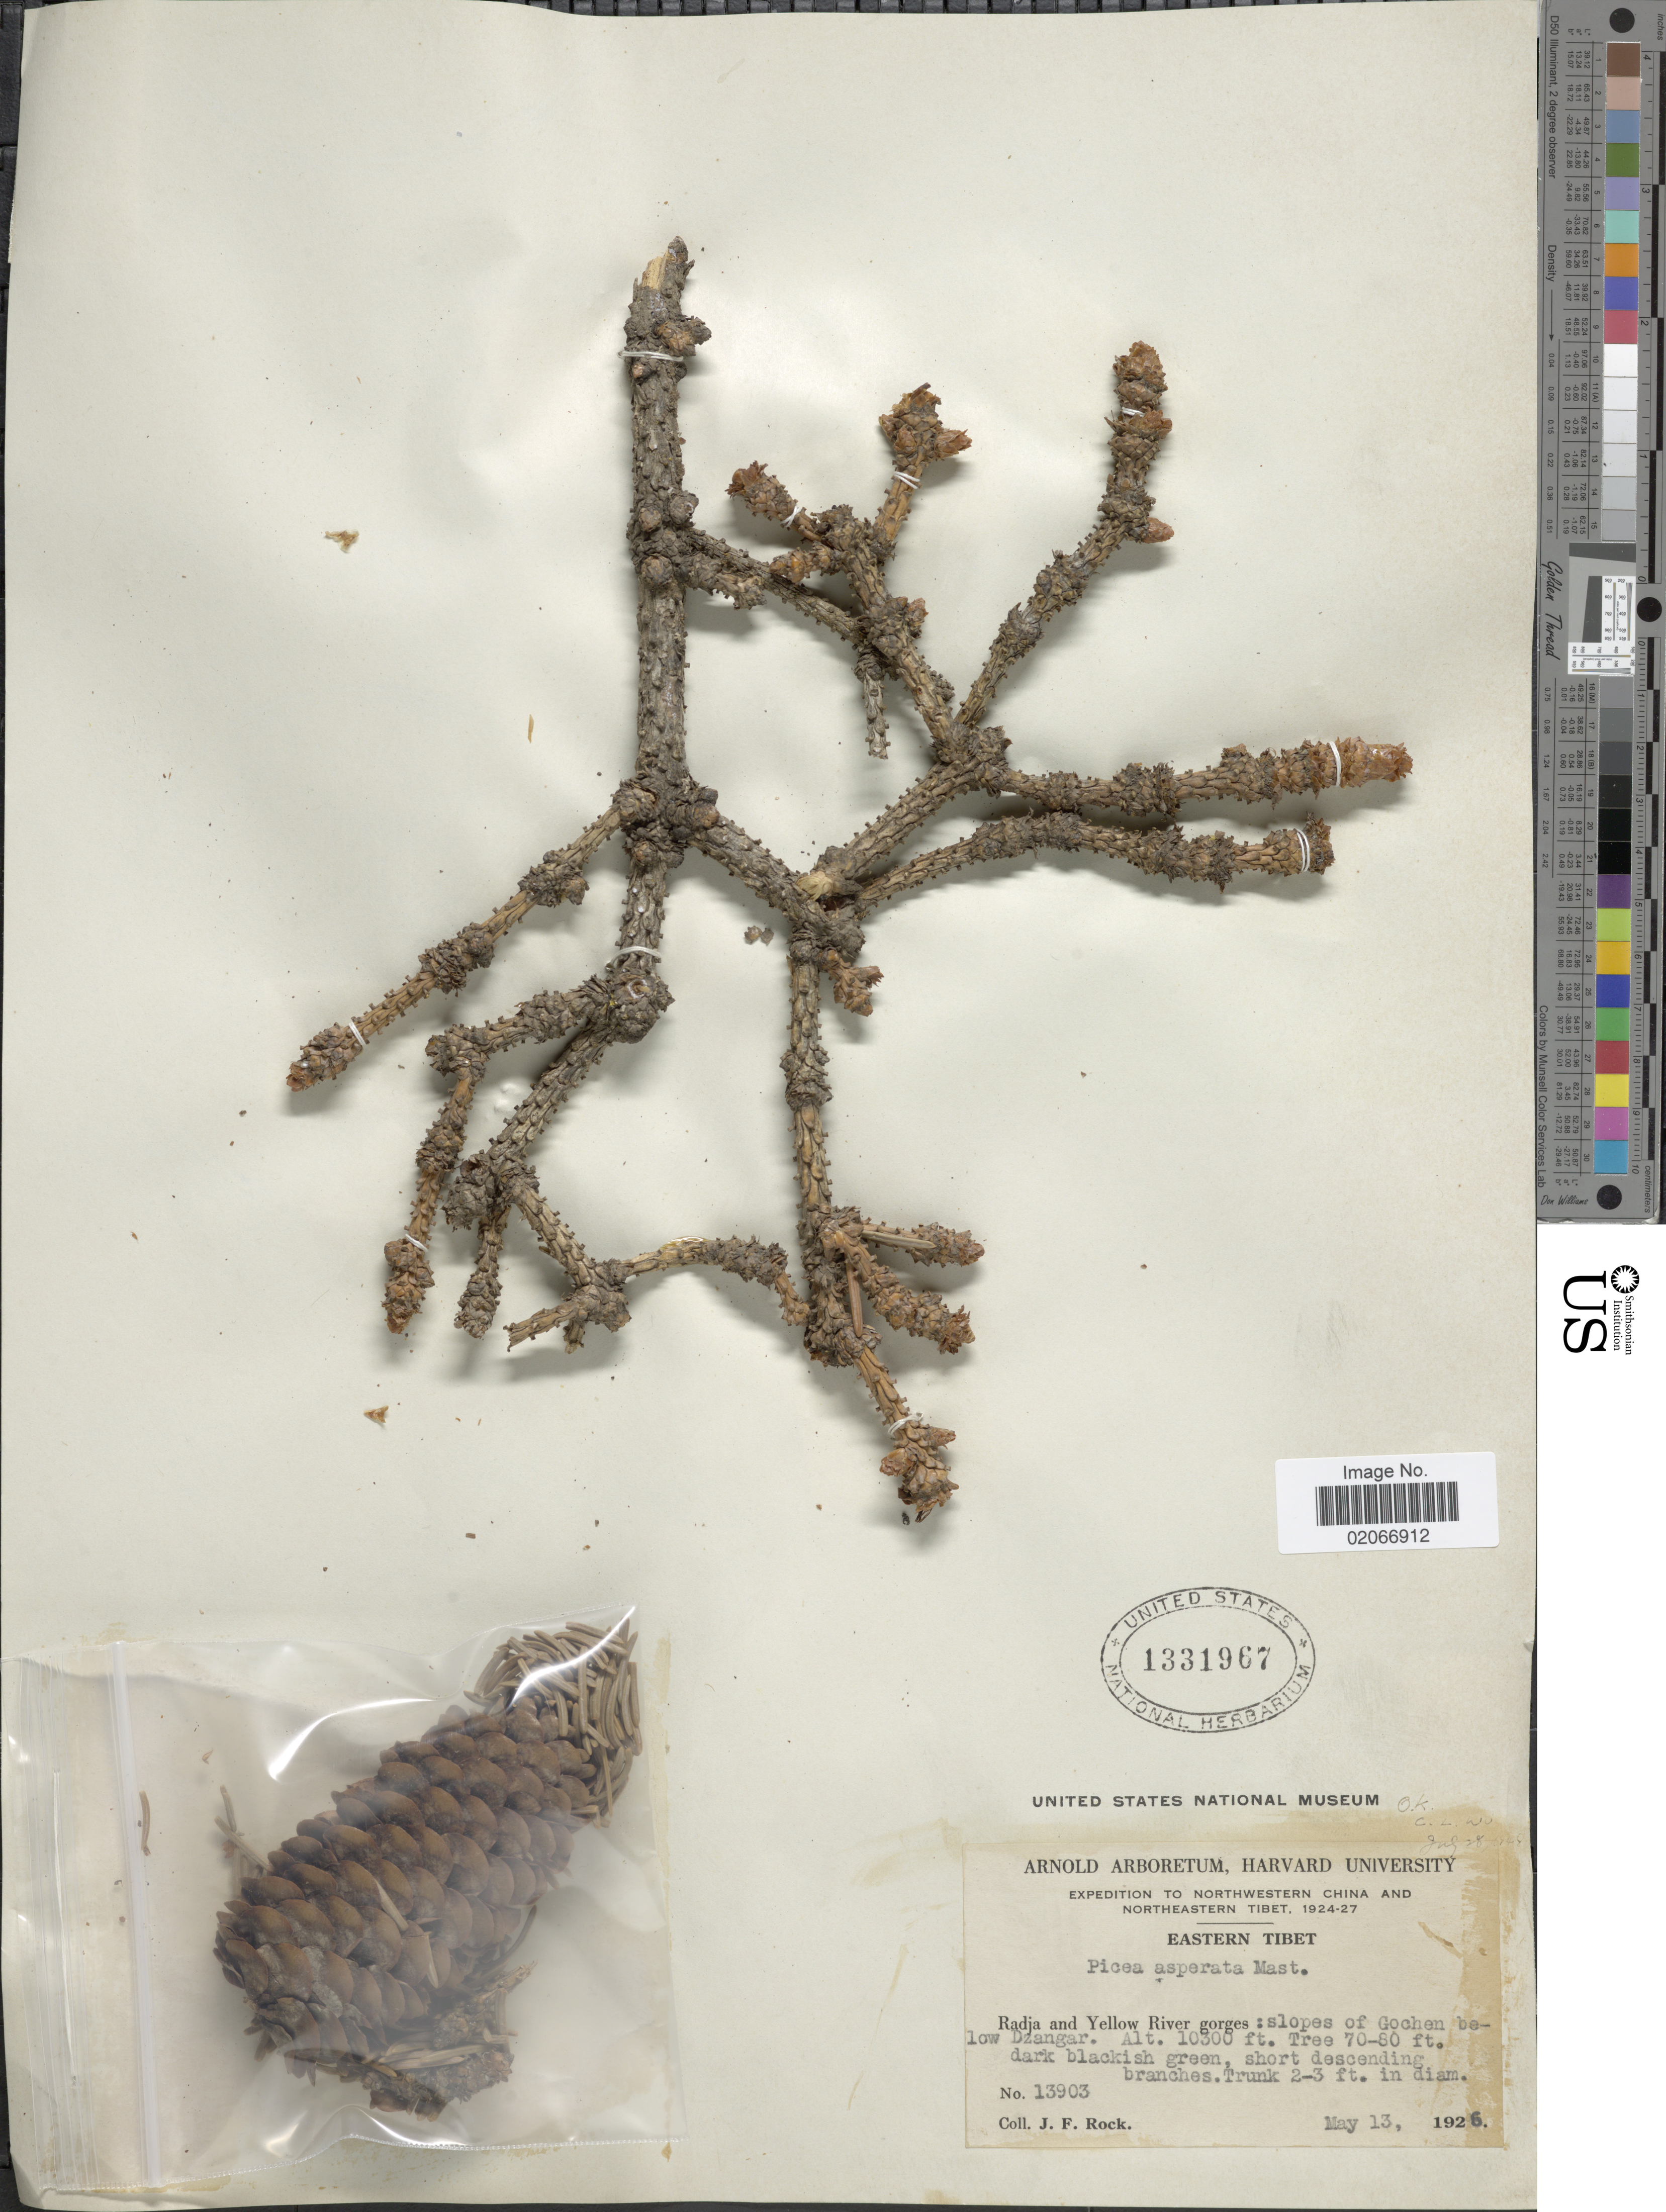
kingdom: Plantae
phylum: Tracheophyta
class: Pinopsida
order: Pinales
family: Pinaceae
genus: Picea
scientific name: Picea asperata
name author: Mast.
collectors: J. Rock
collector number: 13903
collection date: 1926-05-13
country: China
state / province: Xizang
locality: Northwestern China and Northeastern Tibet. Radja and Yellow River gorger: slopes of Gochen below Dzangar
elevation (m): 3139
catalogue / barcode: US 1331967